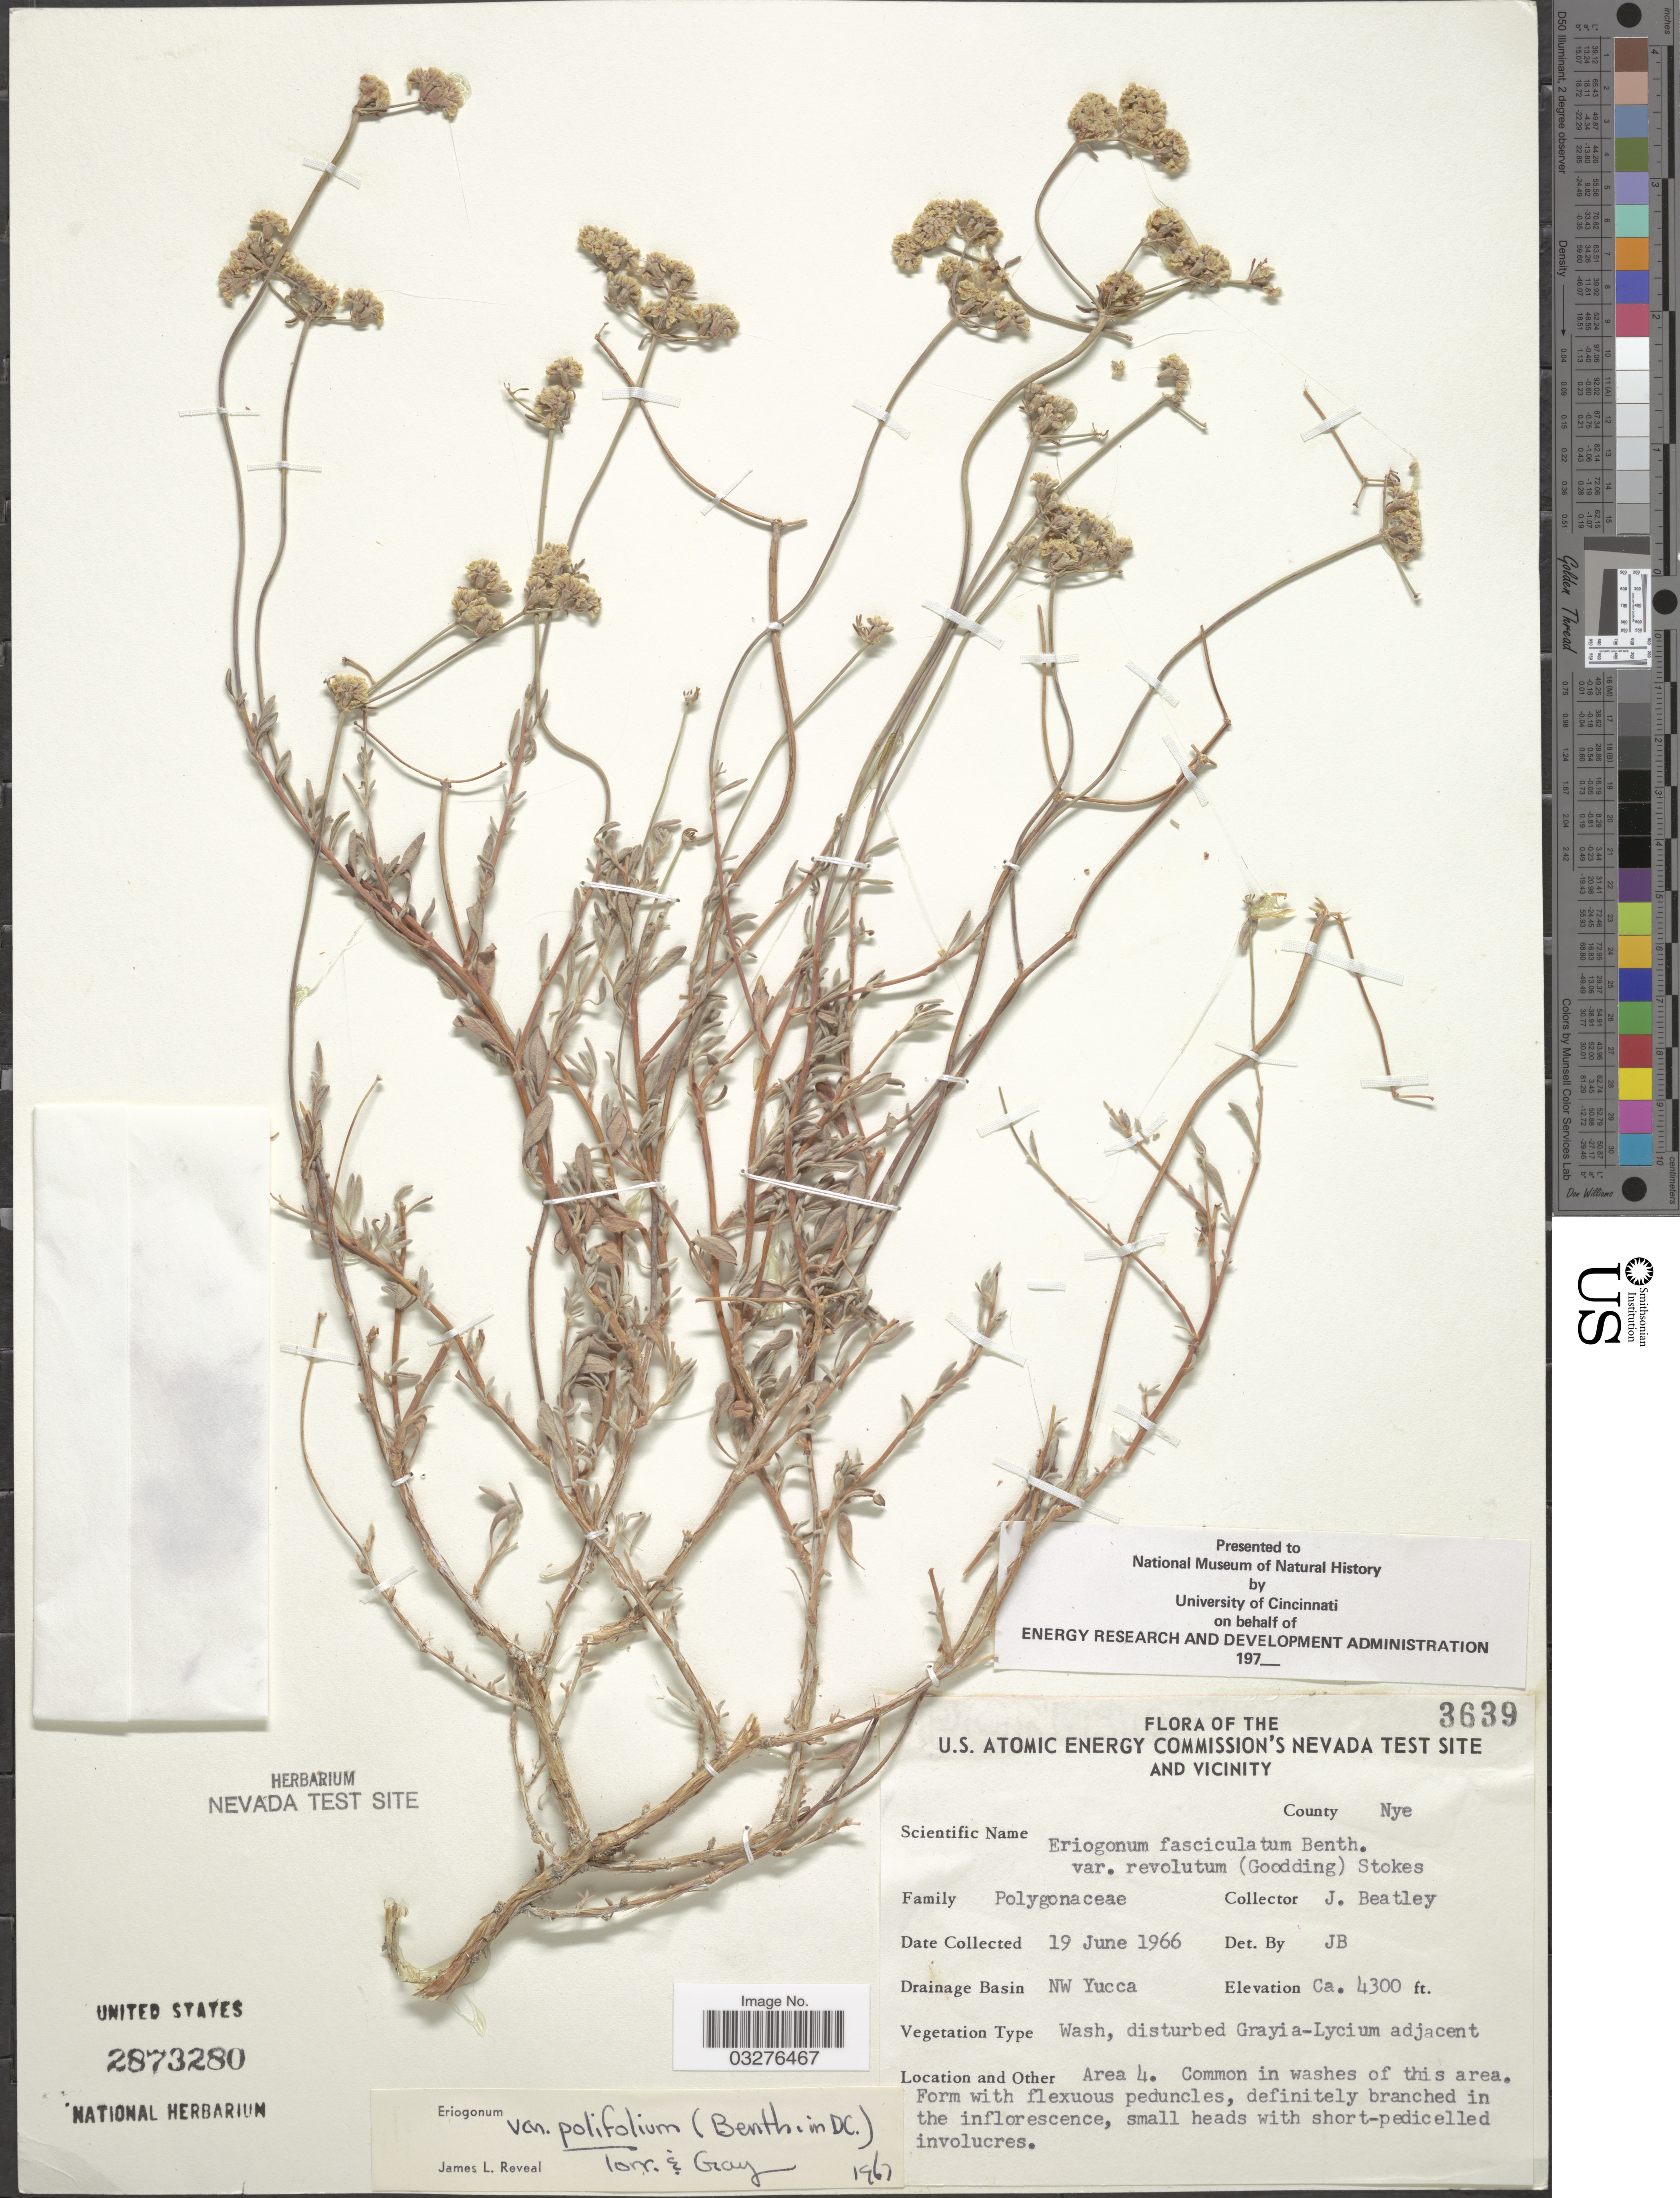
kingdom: Plantae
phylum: Tracheophyta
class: Magnoliopsida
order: Caryophyllales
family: Polygonaceae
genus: Eriogonum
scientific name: Eriogonum fasciculatum var. polifolium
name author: (Benth.) Torr. & A. Gray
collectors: J. C. Beatley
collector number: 3639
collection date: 1966-06-19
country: United States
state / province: Nevada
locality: U.S. Atomic Energy Commission's Nevada Test Site and vicinity, County Nye, Drainage Basin NW Yucca, Area 4.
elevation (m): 1311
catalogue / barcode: US 2873280